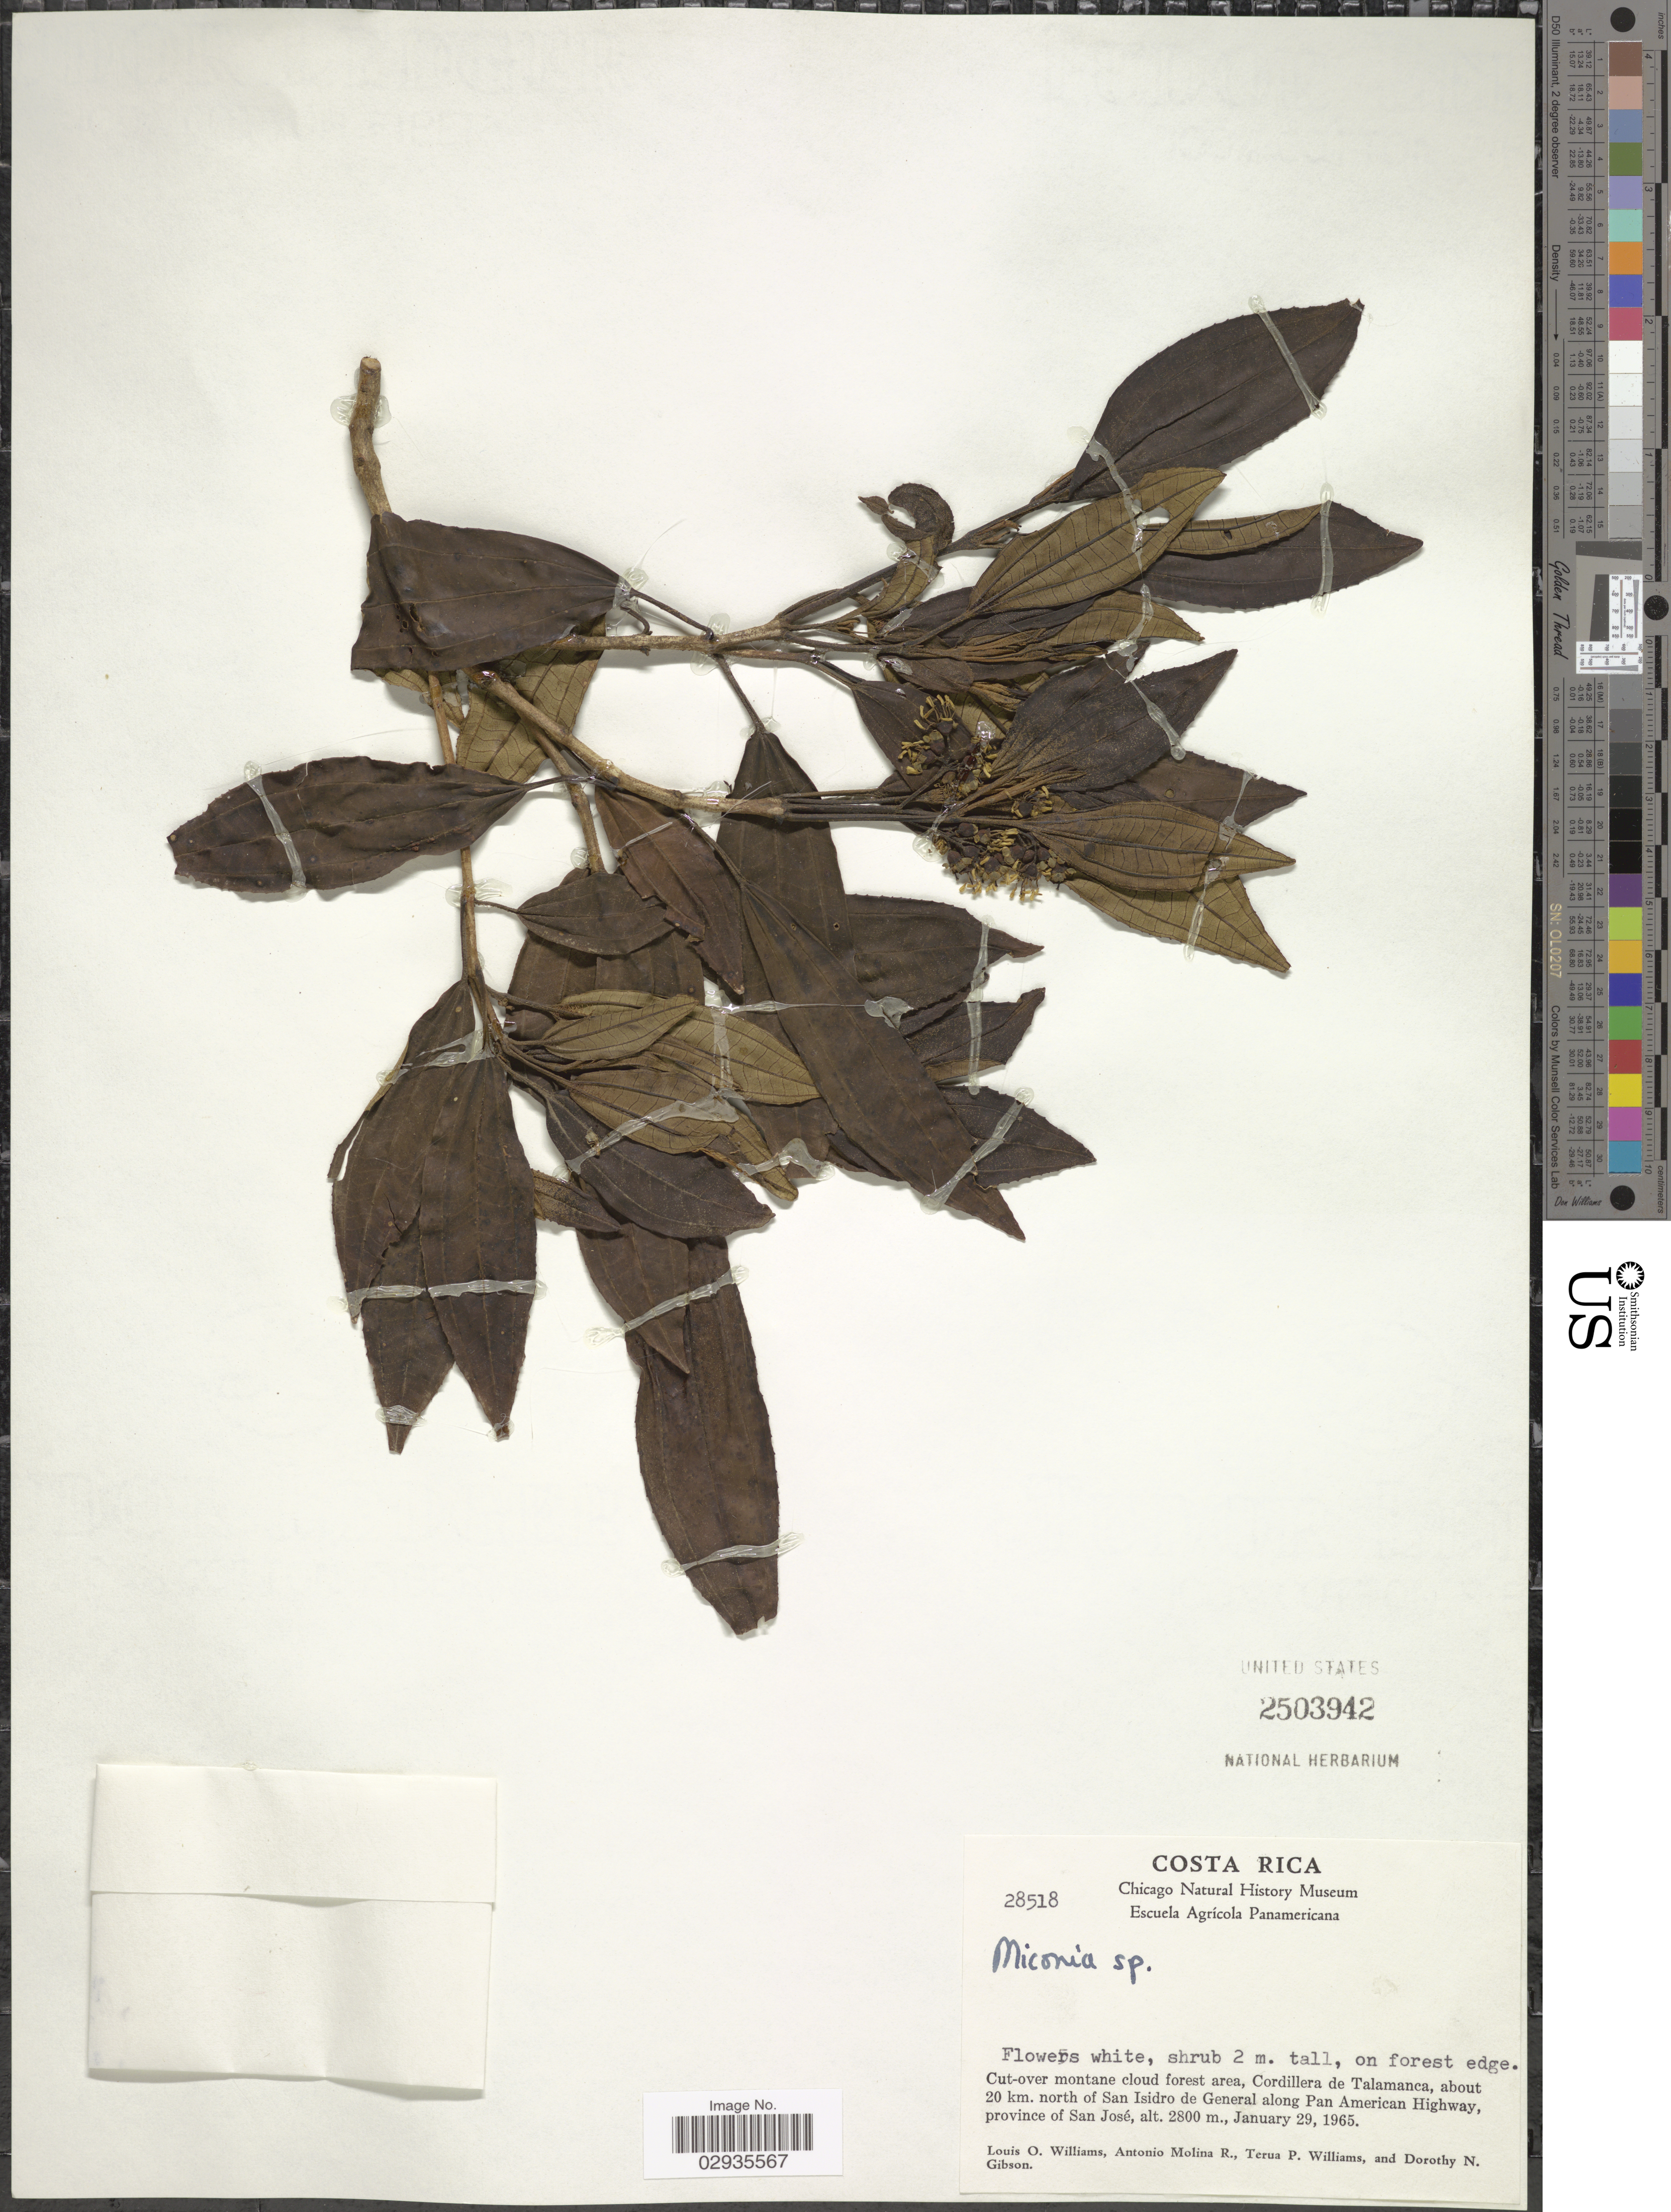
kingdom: Plantae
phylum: Tracheophyta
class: Magnoliopsida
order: Myrtales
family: Melastomataceae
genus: Miconia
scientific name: Miconia sp.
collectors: L. O. Williams, A. Molina R., T. Williams & D. N. Gibson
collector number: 28518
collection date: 1965-01-29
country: Costa Rica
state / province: San José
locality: Cordillera de Talamanca, about 20 km. north of San Isidro de General along Pan American Highway.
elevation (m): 2800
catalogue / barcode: US 2503942